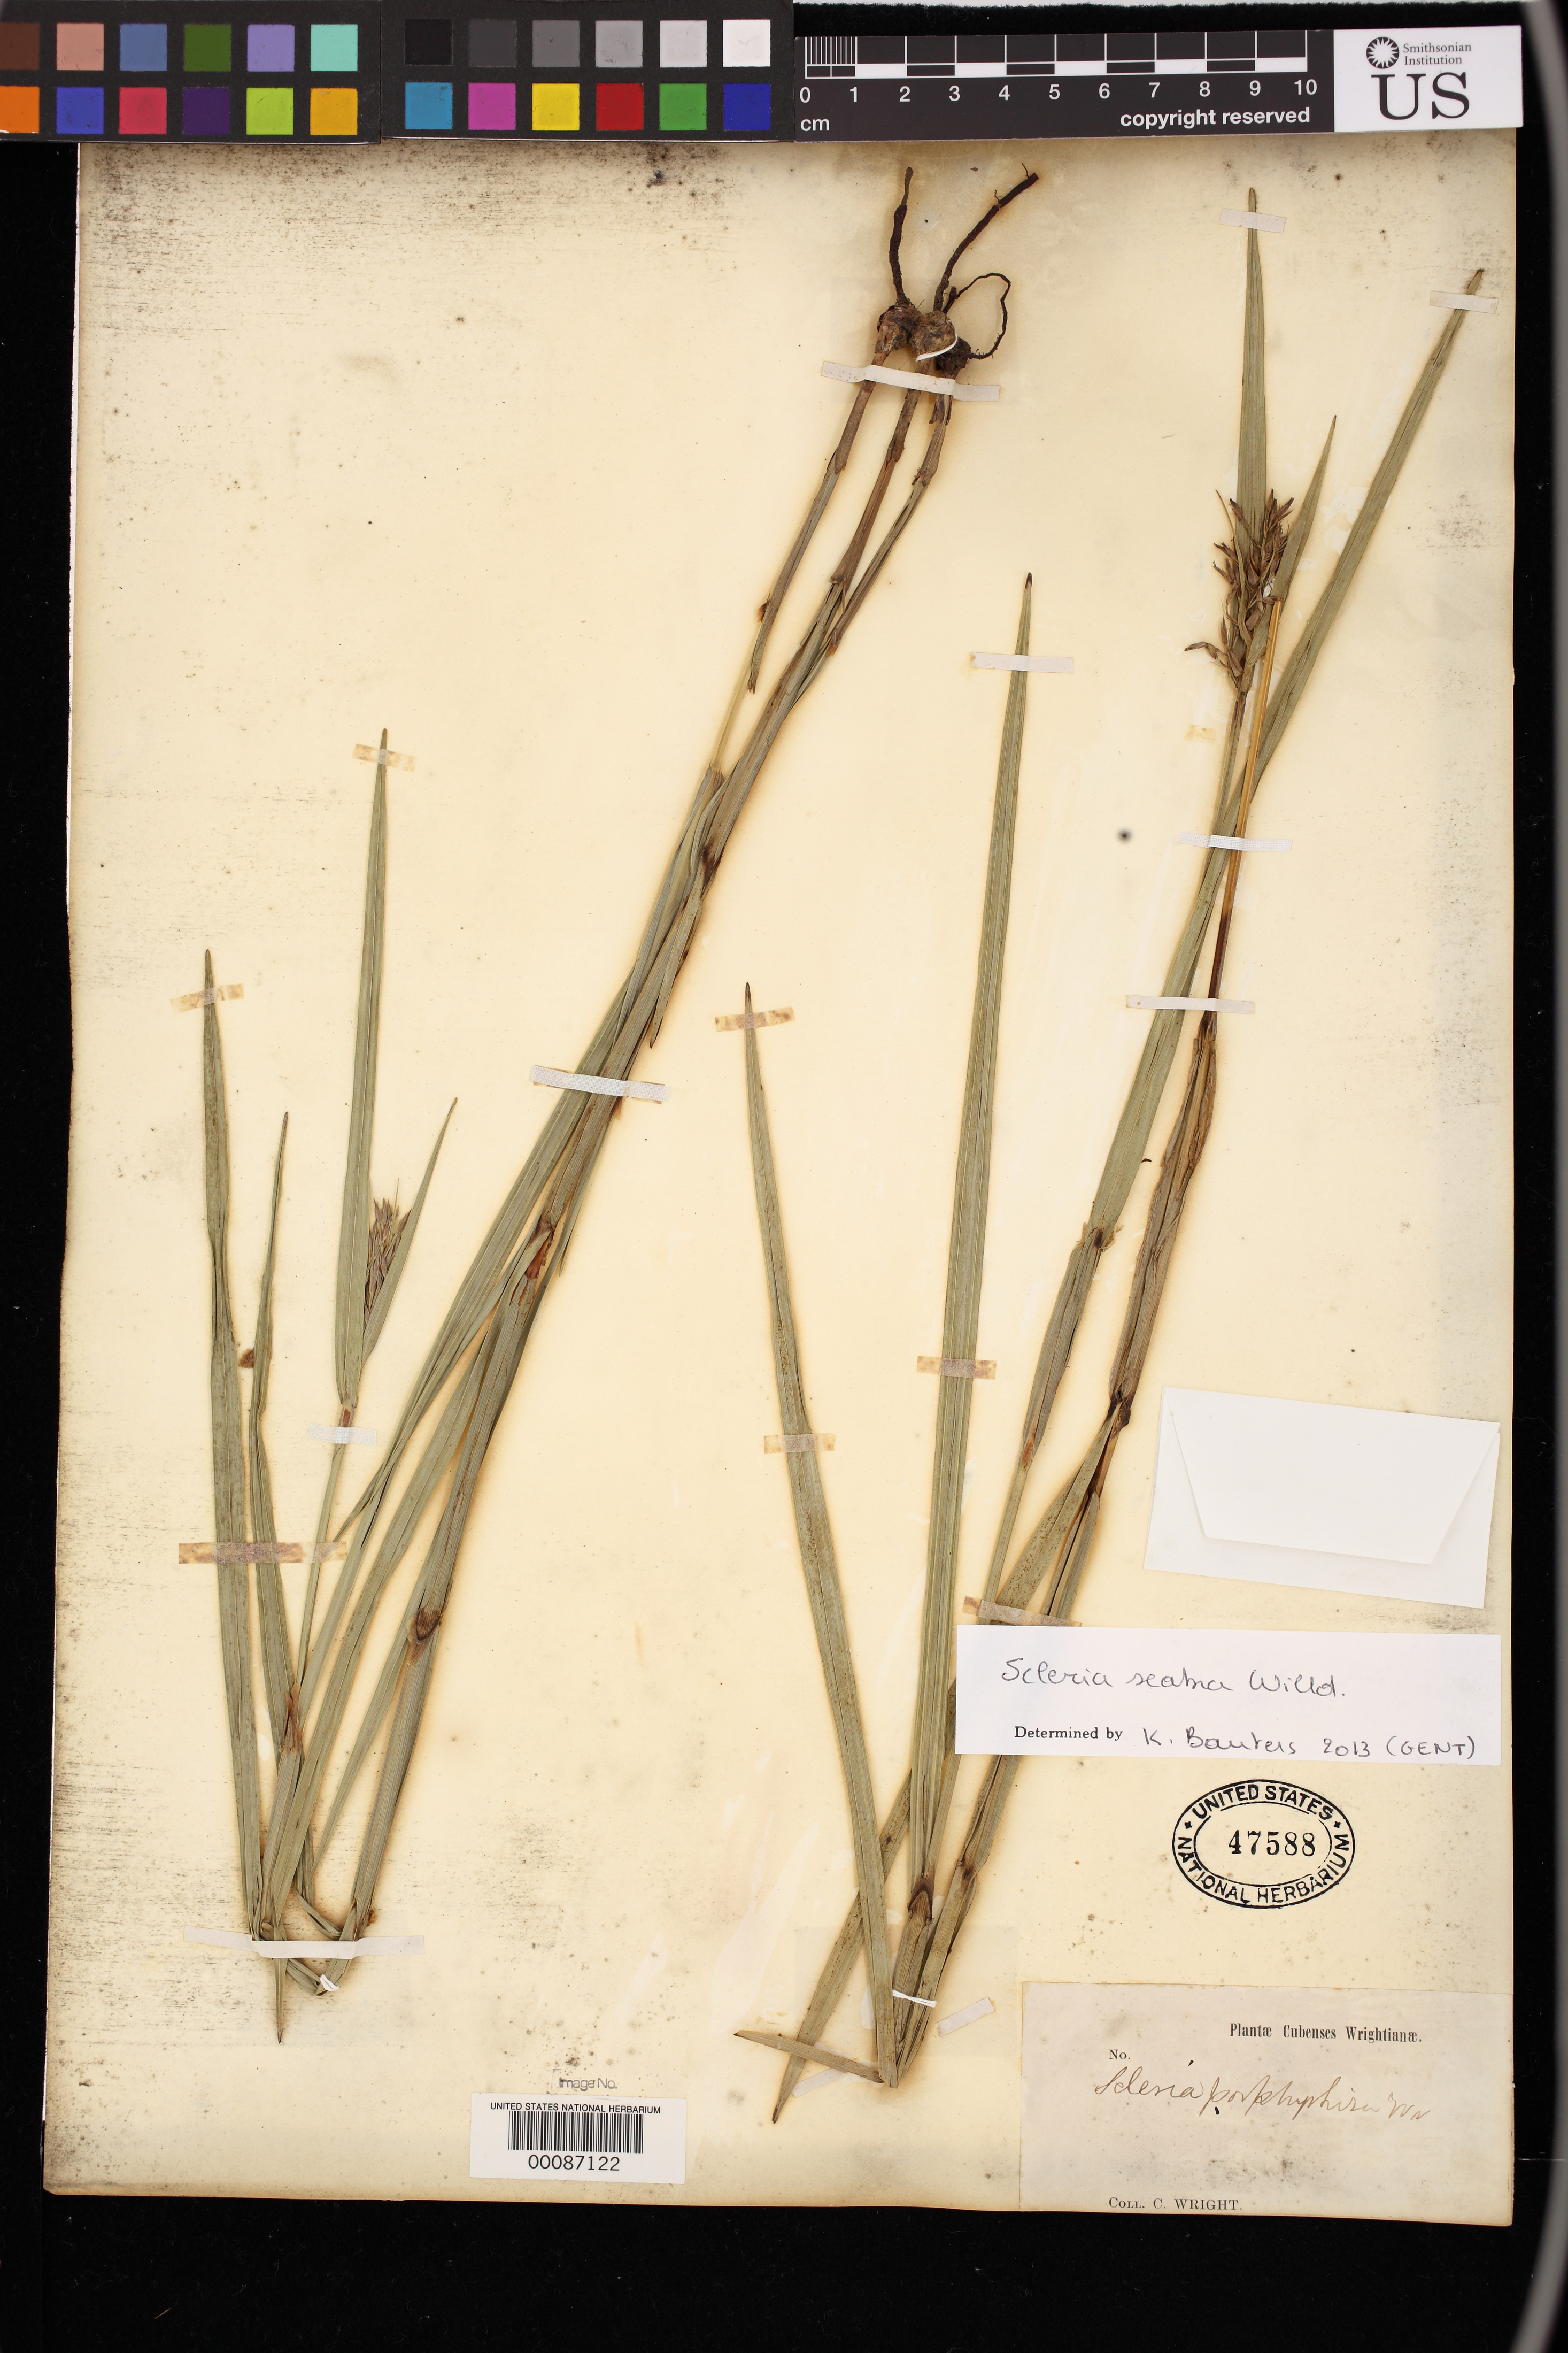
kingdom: Plantae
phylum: Tracheophyta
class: Liliopsida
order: Poales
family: Cyperaceae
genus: Scleria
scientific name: Scleria porphyrorhiza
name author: C. Wright in Sauvalle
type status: Type Collection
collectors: C. Wright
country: Cuba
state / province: Pinar del Río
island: Greater Antilles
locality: "en Los pinares de la Vuelta de Abajo".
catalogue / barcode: US 47588